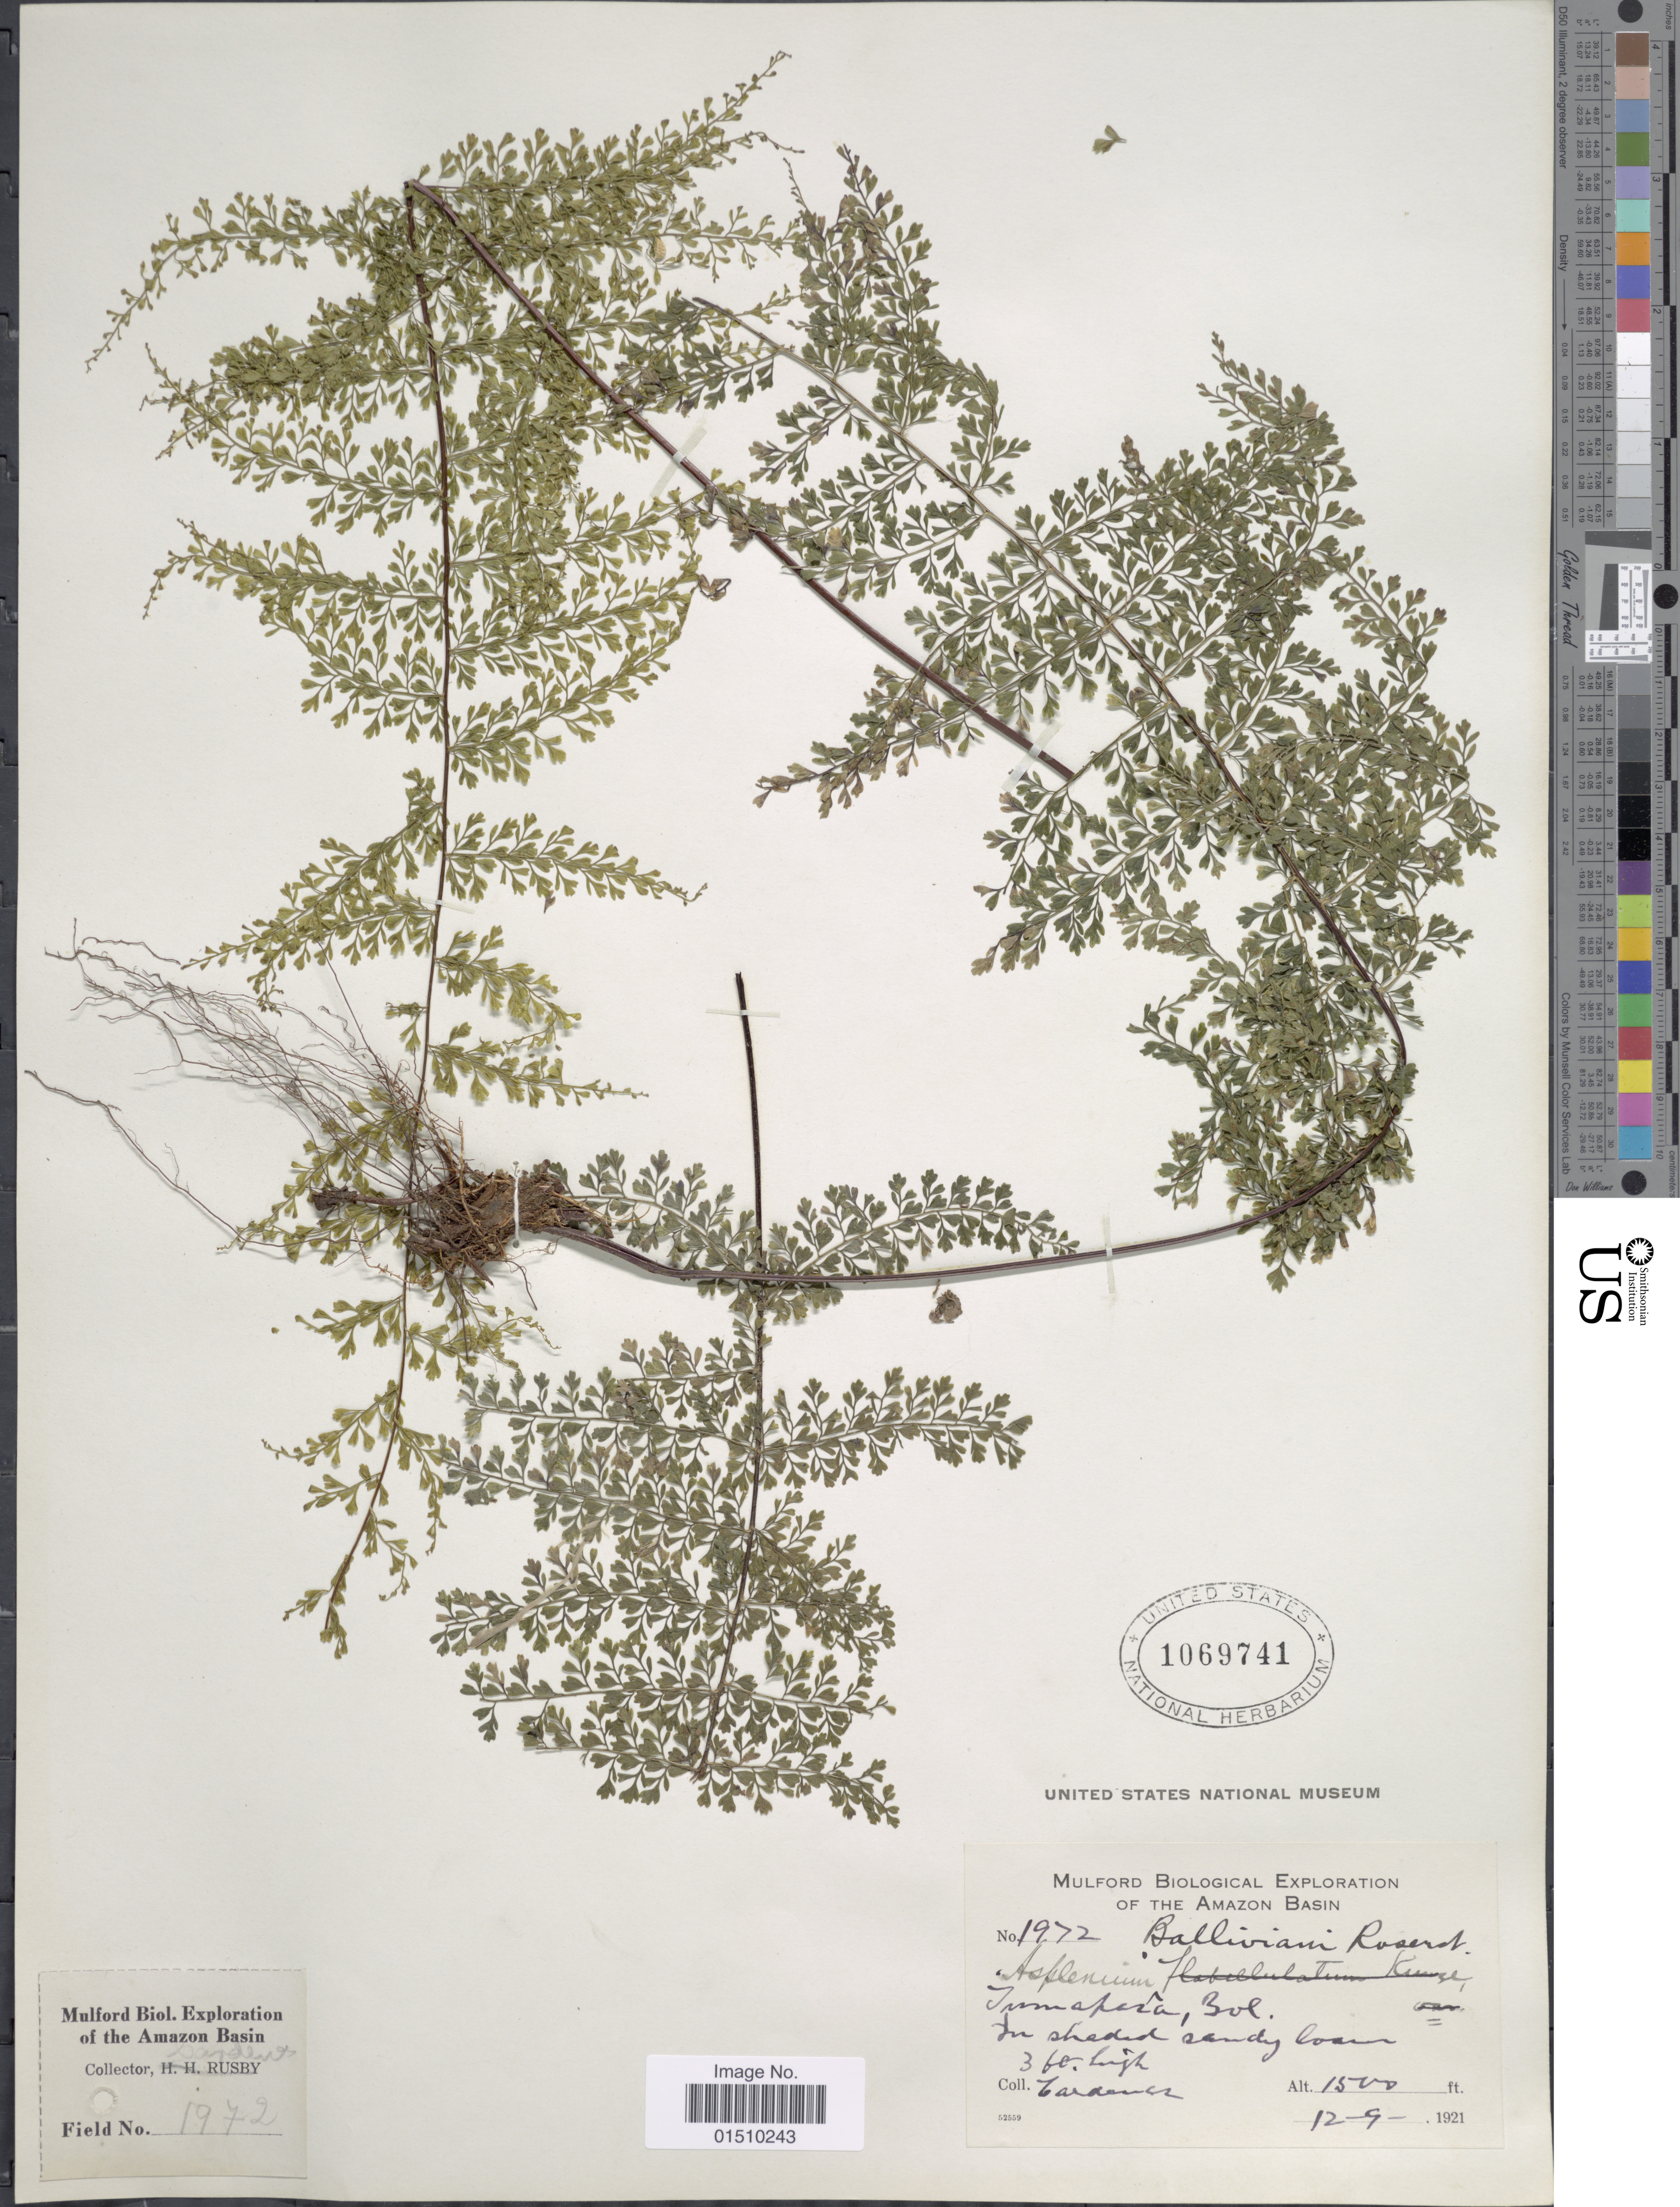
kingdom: Plantae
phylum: Tracheophyta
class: Polypodiopsida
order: Polypodiales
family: Aspleniaceae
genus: Asplenium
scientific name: Asplenium balliviani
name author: Rosenst.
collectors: M. Cárdenas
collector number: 1972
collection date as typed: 12-9-1921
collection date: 1921-12-09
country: Bolivia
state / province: La Paz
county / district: Iturralde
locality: Tumupasa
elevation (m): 457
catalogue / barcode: US 1069741